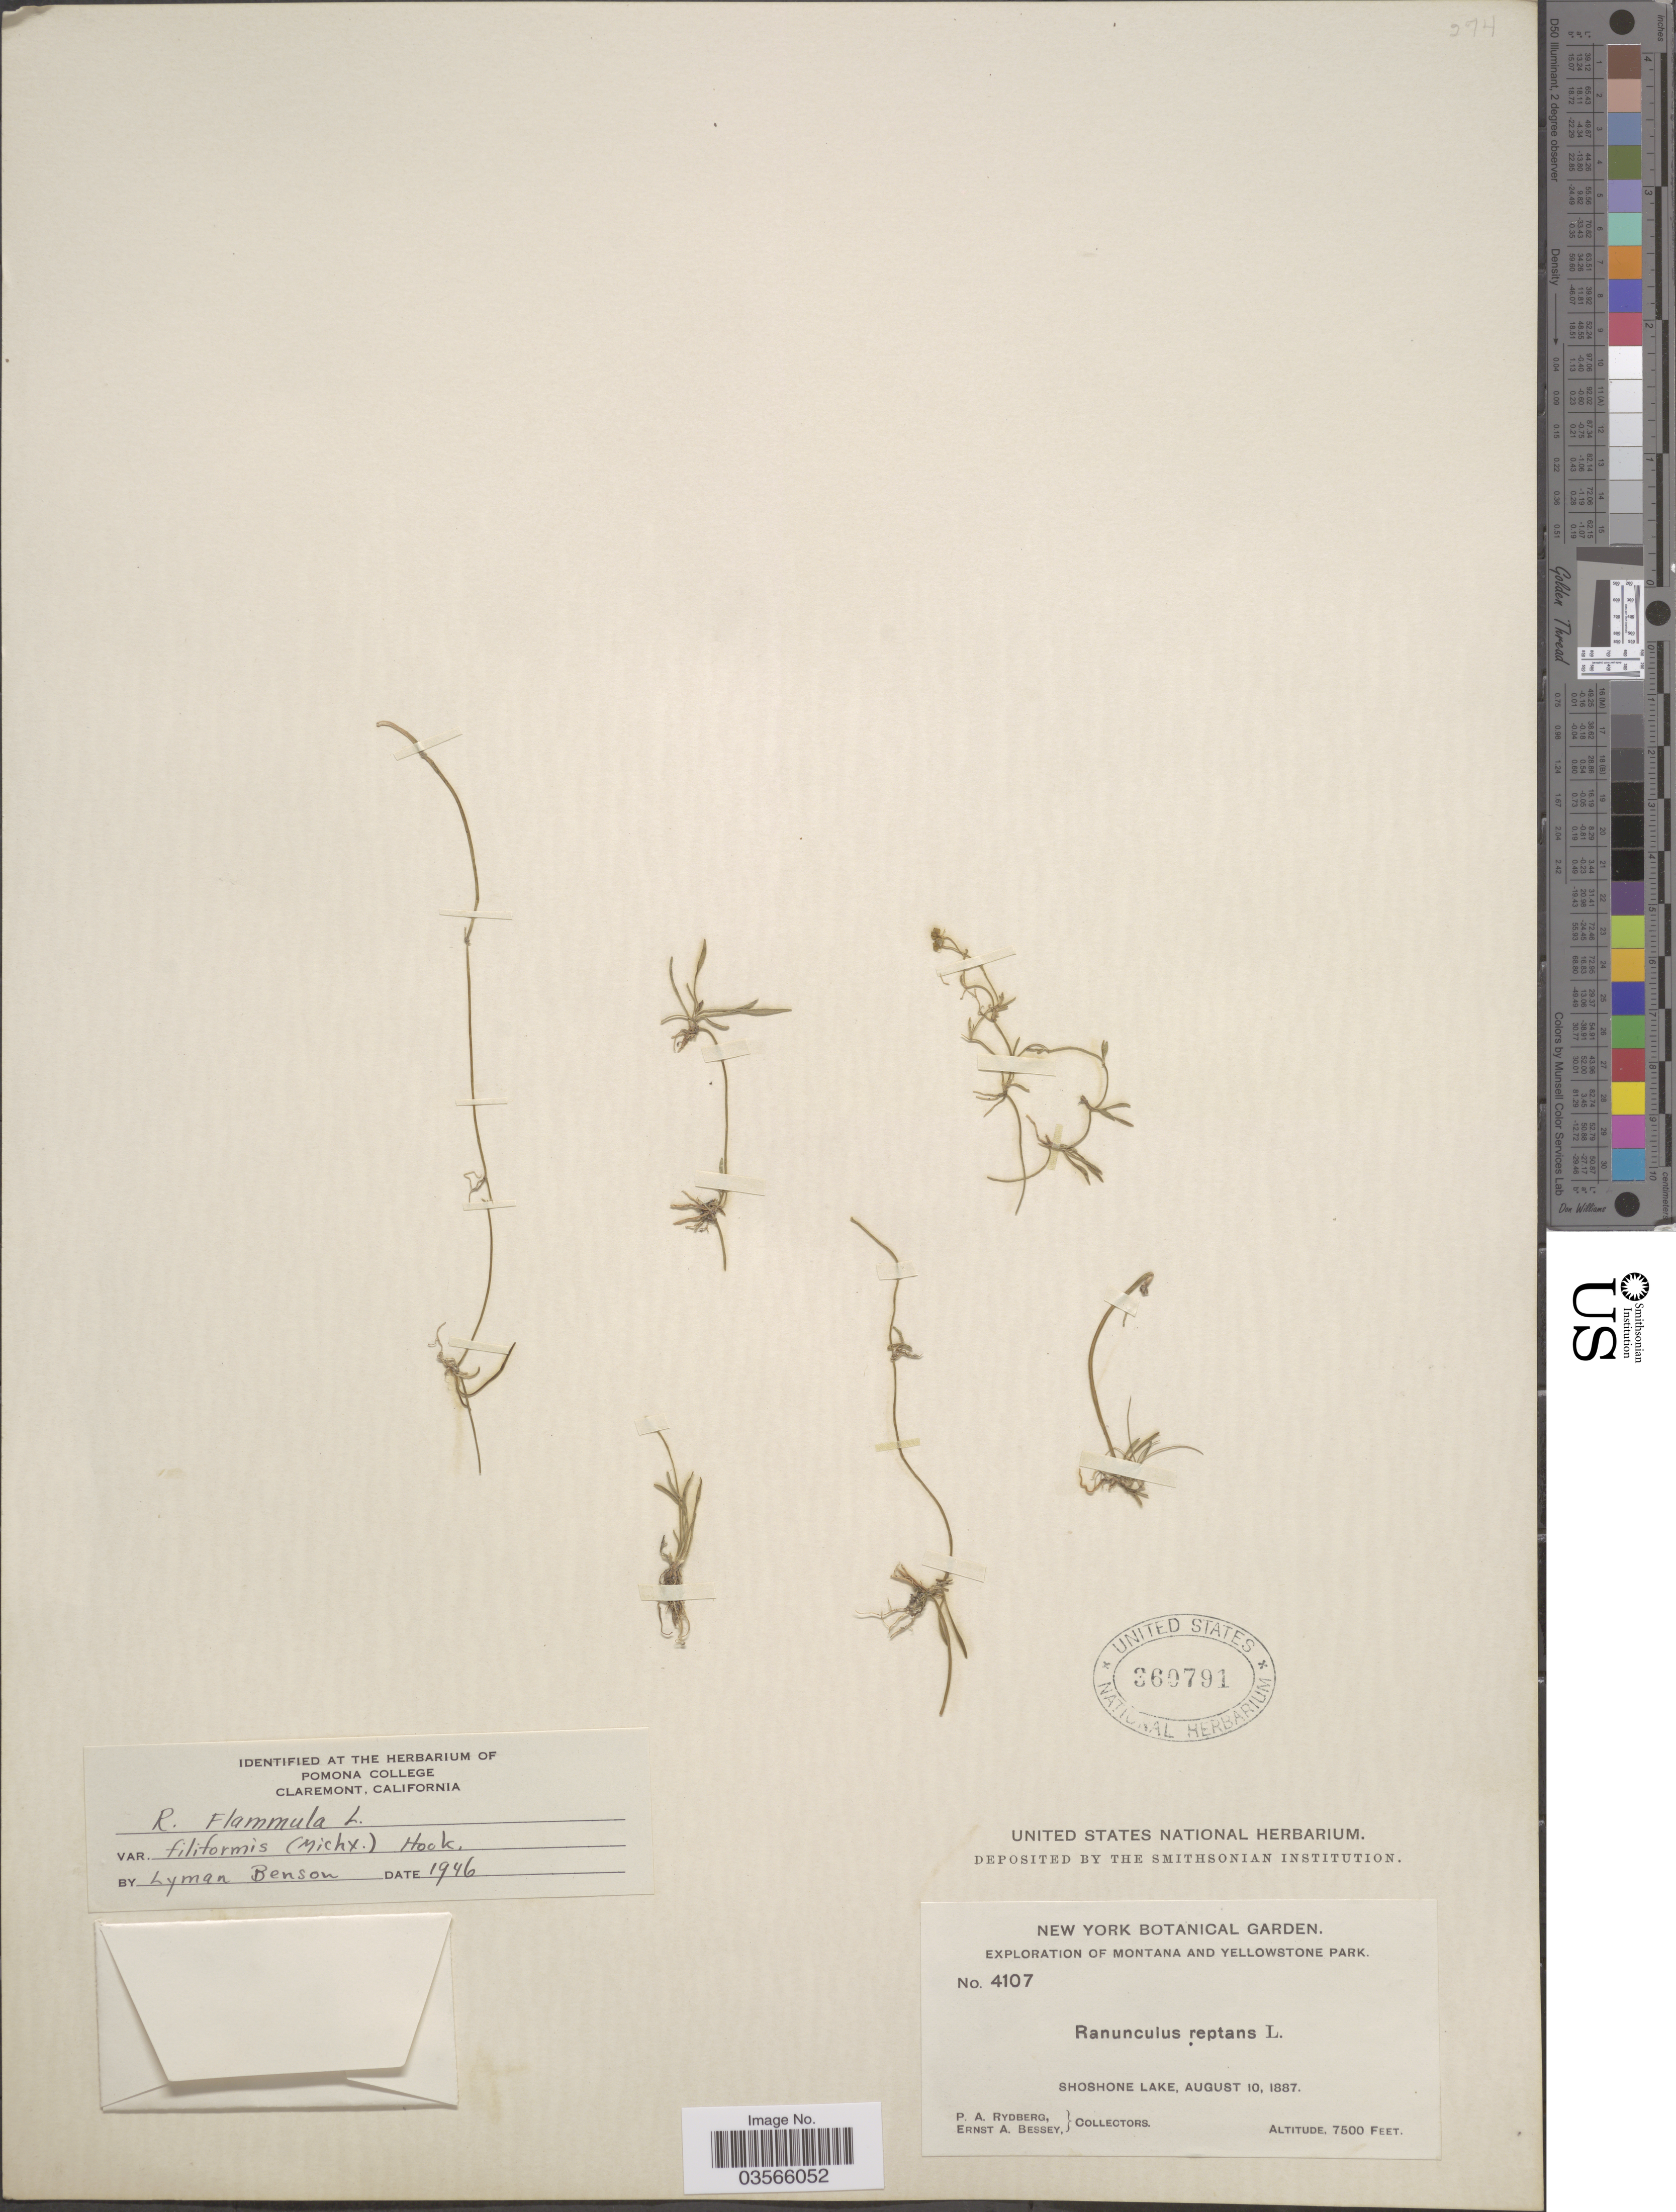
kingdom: Plantae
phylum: Tracheophyta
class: Magnoliopsida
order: Ranunculales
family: Ranunculaceae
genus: Ranunculus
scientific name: Ranunculus flammula var. filiformis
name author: (Michx.) Hook.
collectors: P. A. Rydberg & E. A. Bessey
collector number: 4107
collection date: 1887-08-10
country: United States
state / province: Montana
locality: Yellowstone Park. Shoshone Lake.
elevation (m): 2286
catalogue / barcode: US 360791